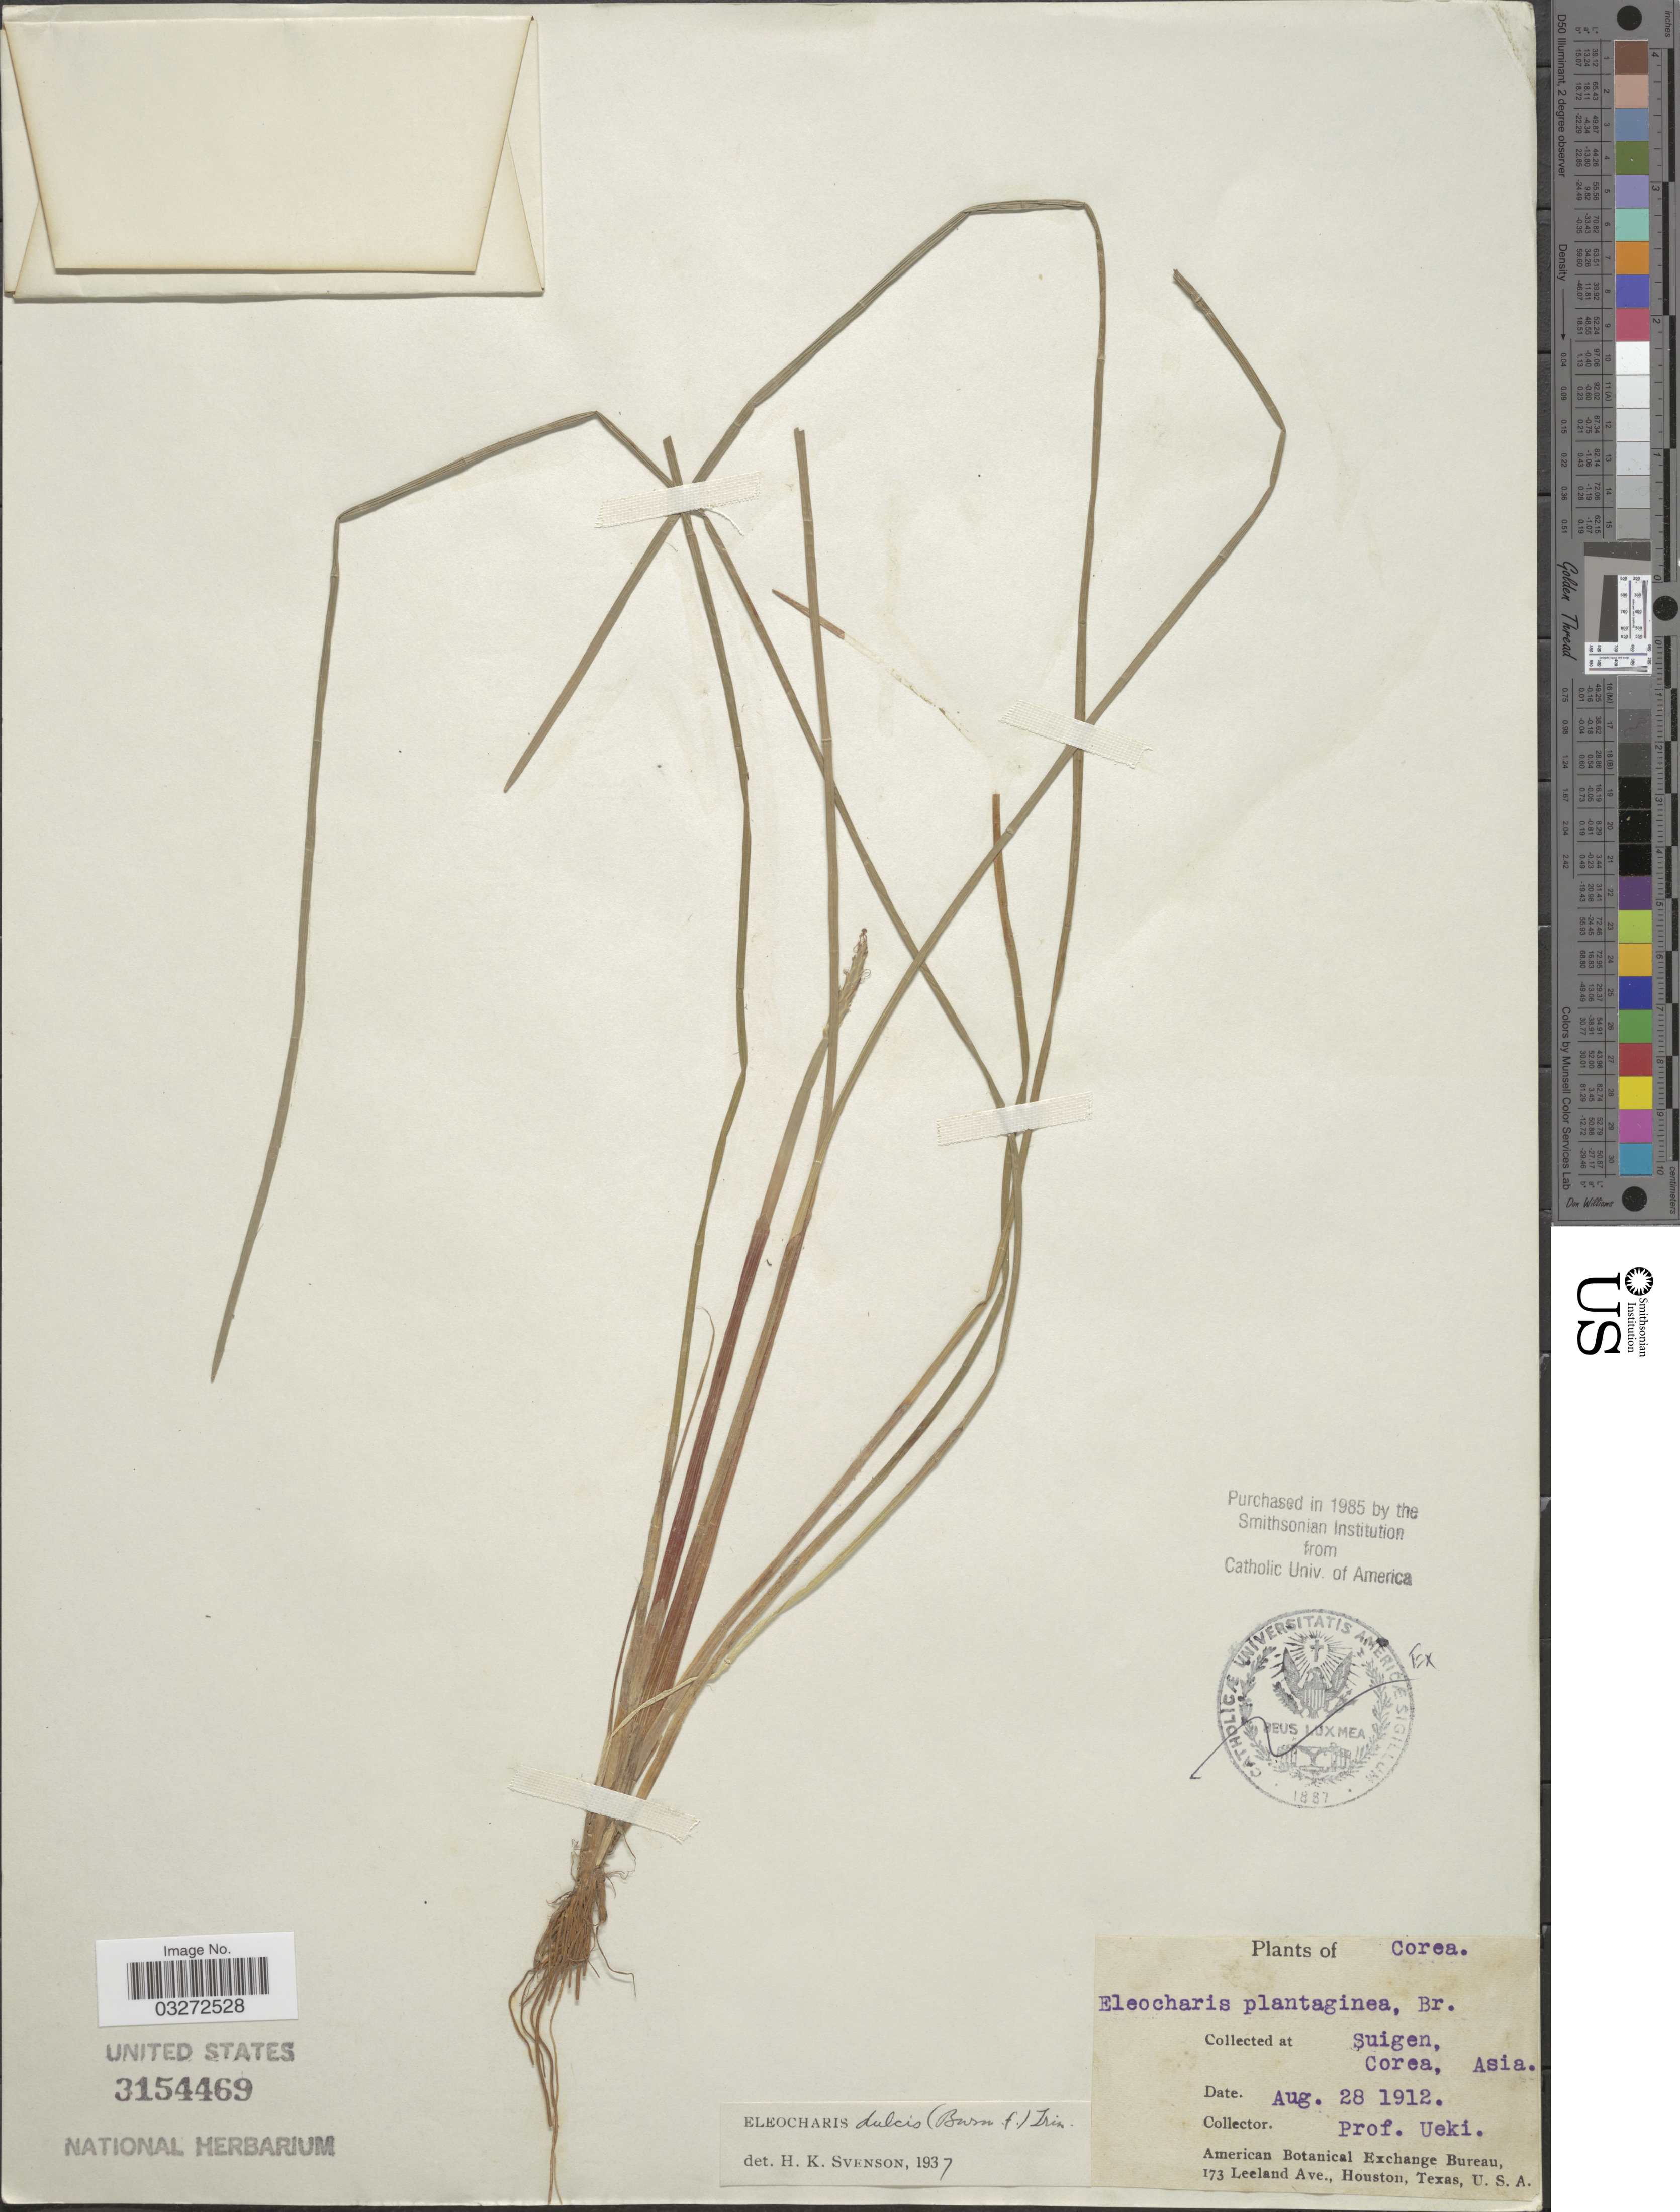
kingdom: Plantae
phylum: Tracheophyta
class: Liliopsida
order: Poales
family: Cyperaceae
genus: Eleocharis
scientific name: Eleocharis dulcis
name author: (Burm. f.) Trin. ex Hensch.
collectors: Ueki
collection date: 1912-08-28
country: South Korea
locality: Suigen, Corea, Asia.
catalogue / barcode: US 3154469